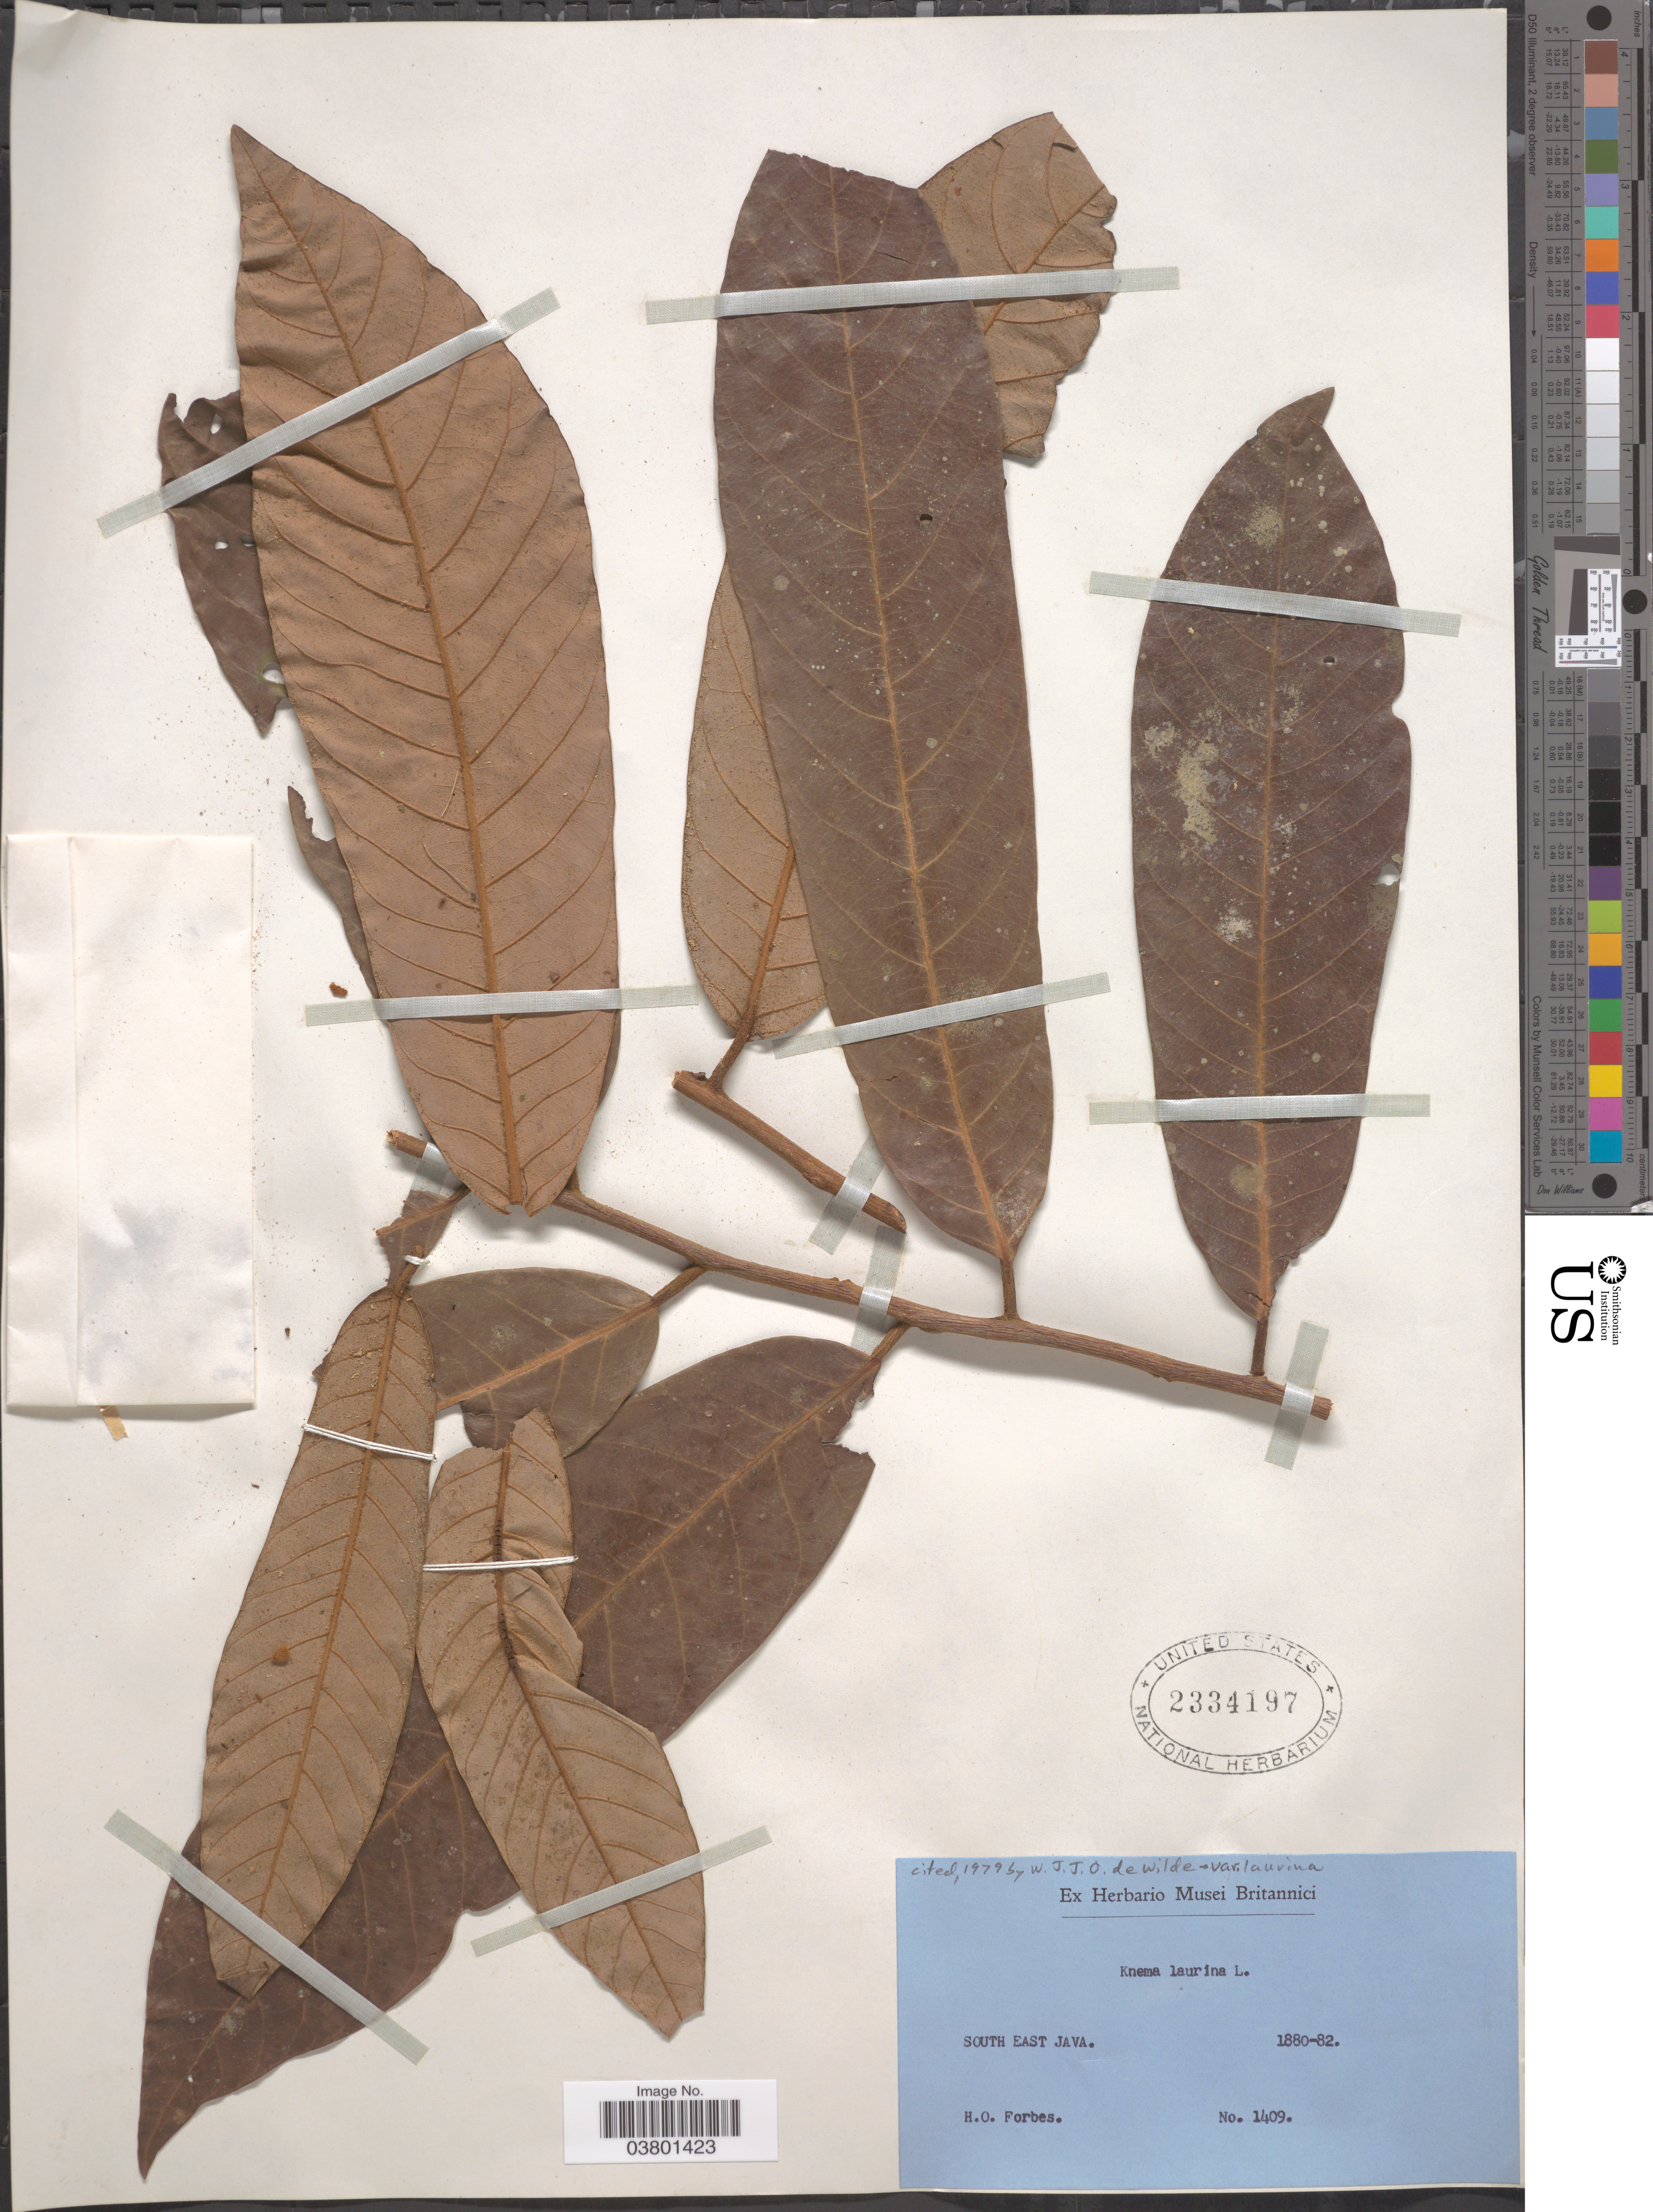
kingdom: Plantae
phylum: Tracheophyta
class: Magnoliopsida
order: Magnoliales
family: Myristicaceae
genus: Knema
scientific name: Knema laurina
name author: Warb.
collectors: H. O. Forbes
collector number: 1409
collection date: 1880/1882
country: Indonesia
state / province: Java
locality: South East Java.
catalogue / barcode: US 2334197